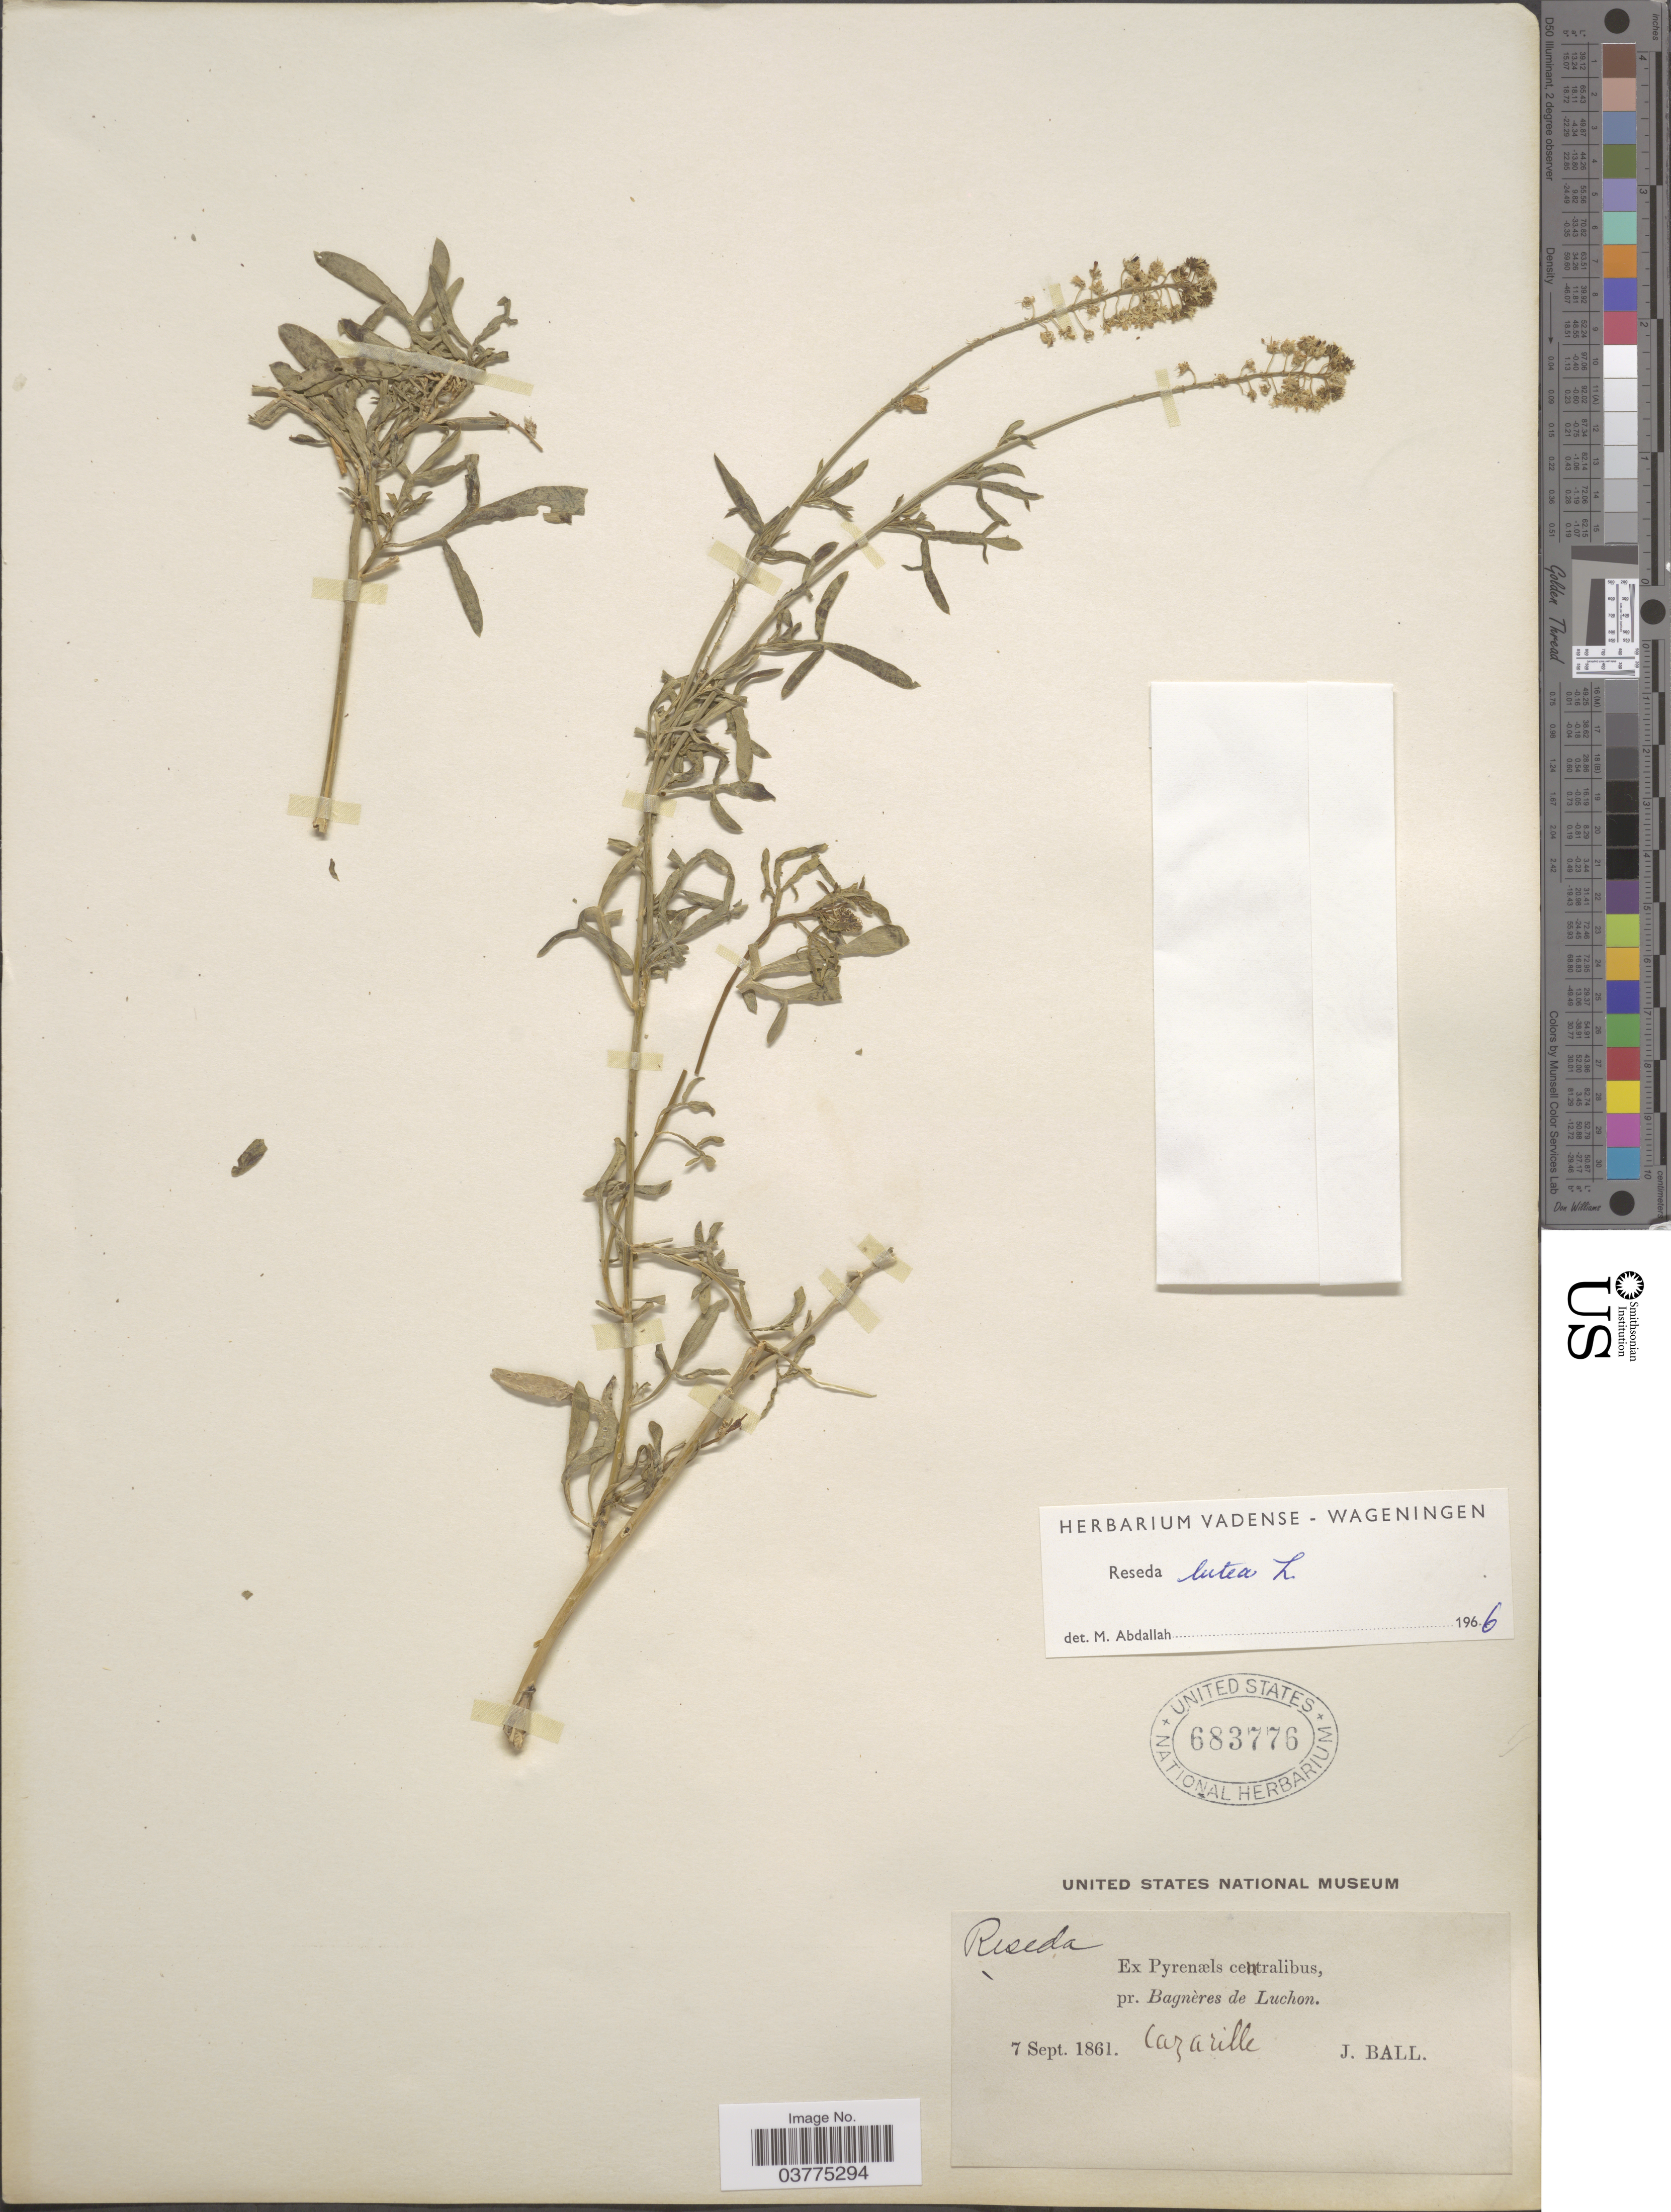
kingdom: Plantae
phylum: Tracheophyta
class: Magnoliopsida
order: Brassicales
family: Resedaceae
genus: Reseda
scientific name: Reseda lutea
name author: L.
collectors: J. Ball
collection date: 1861-09-07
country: France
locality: Ex Pyrenæls centralibus, pr. Bagnères de Luchon. Cazaville*?.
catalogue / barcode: US 683776